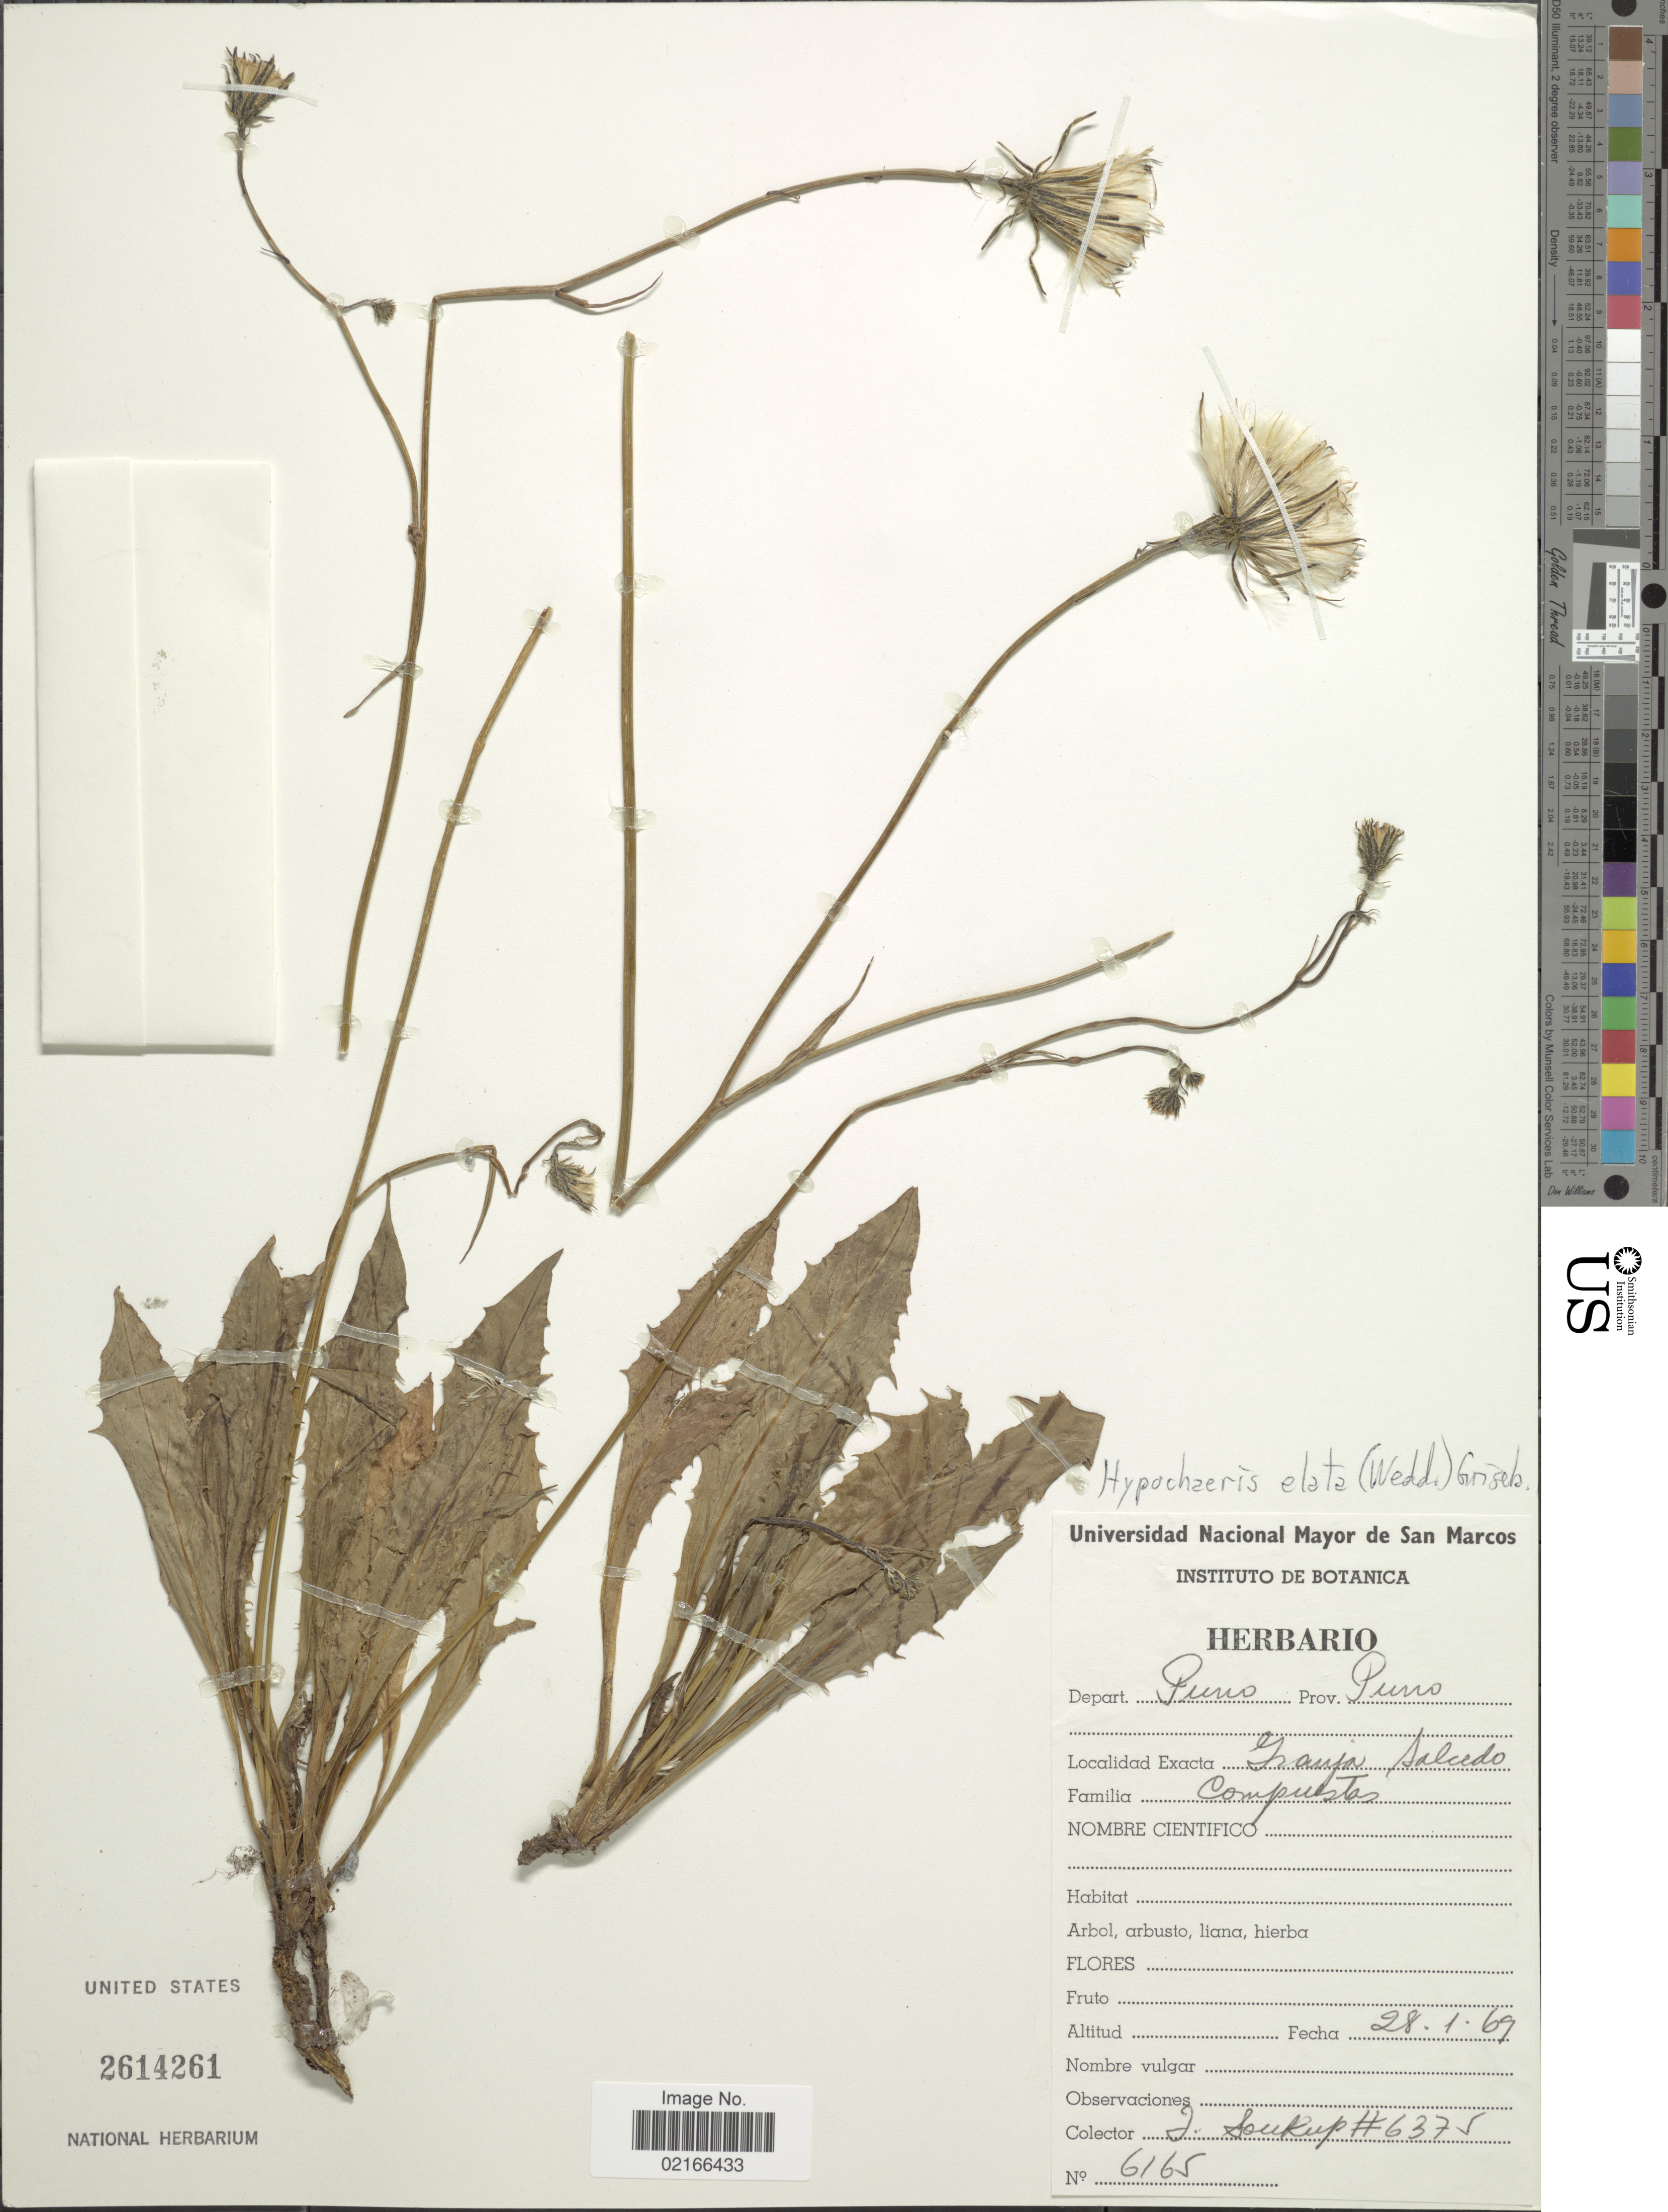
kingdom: Plantae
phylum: Tracheophyta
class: Magnoliopsida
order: Asterales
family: Asteraceae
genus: Hypochaeris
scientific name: Hypochaeris elata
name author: (Wedd.) Griseb.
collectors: J. Soukup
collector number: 6375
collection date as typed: Transcribed d/m/y: 28/1/69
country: Peru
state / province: Puno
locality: Granja Salcedo, Prov. Puno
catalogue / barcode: US 2614261